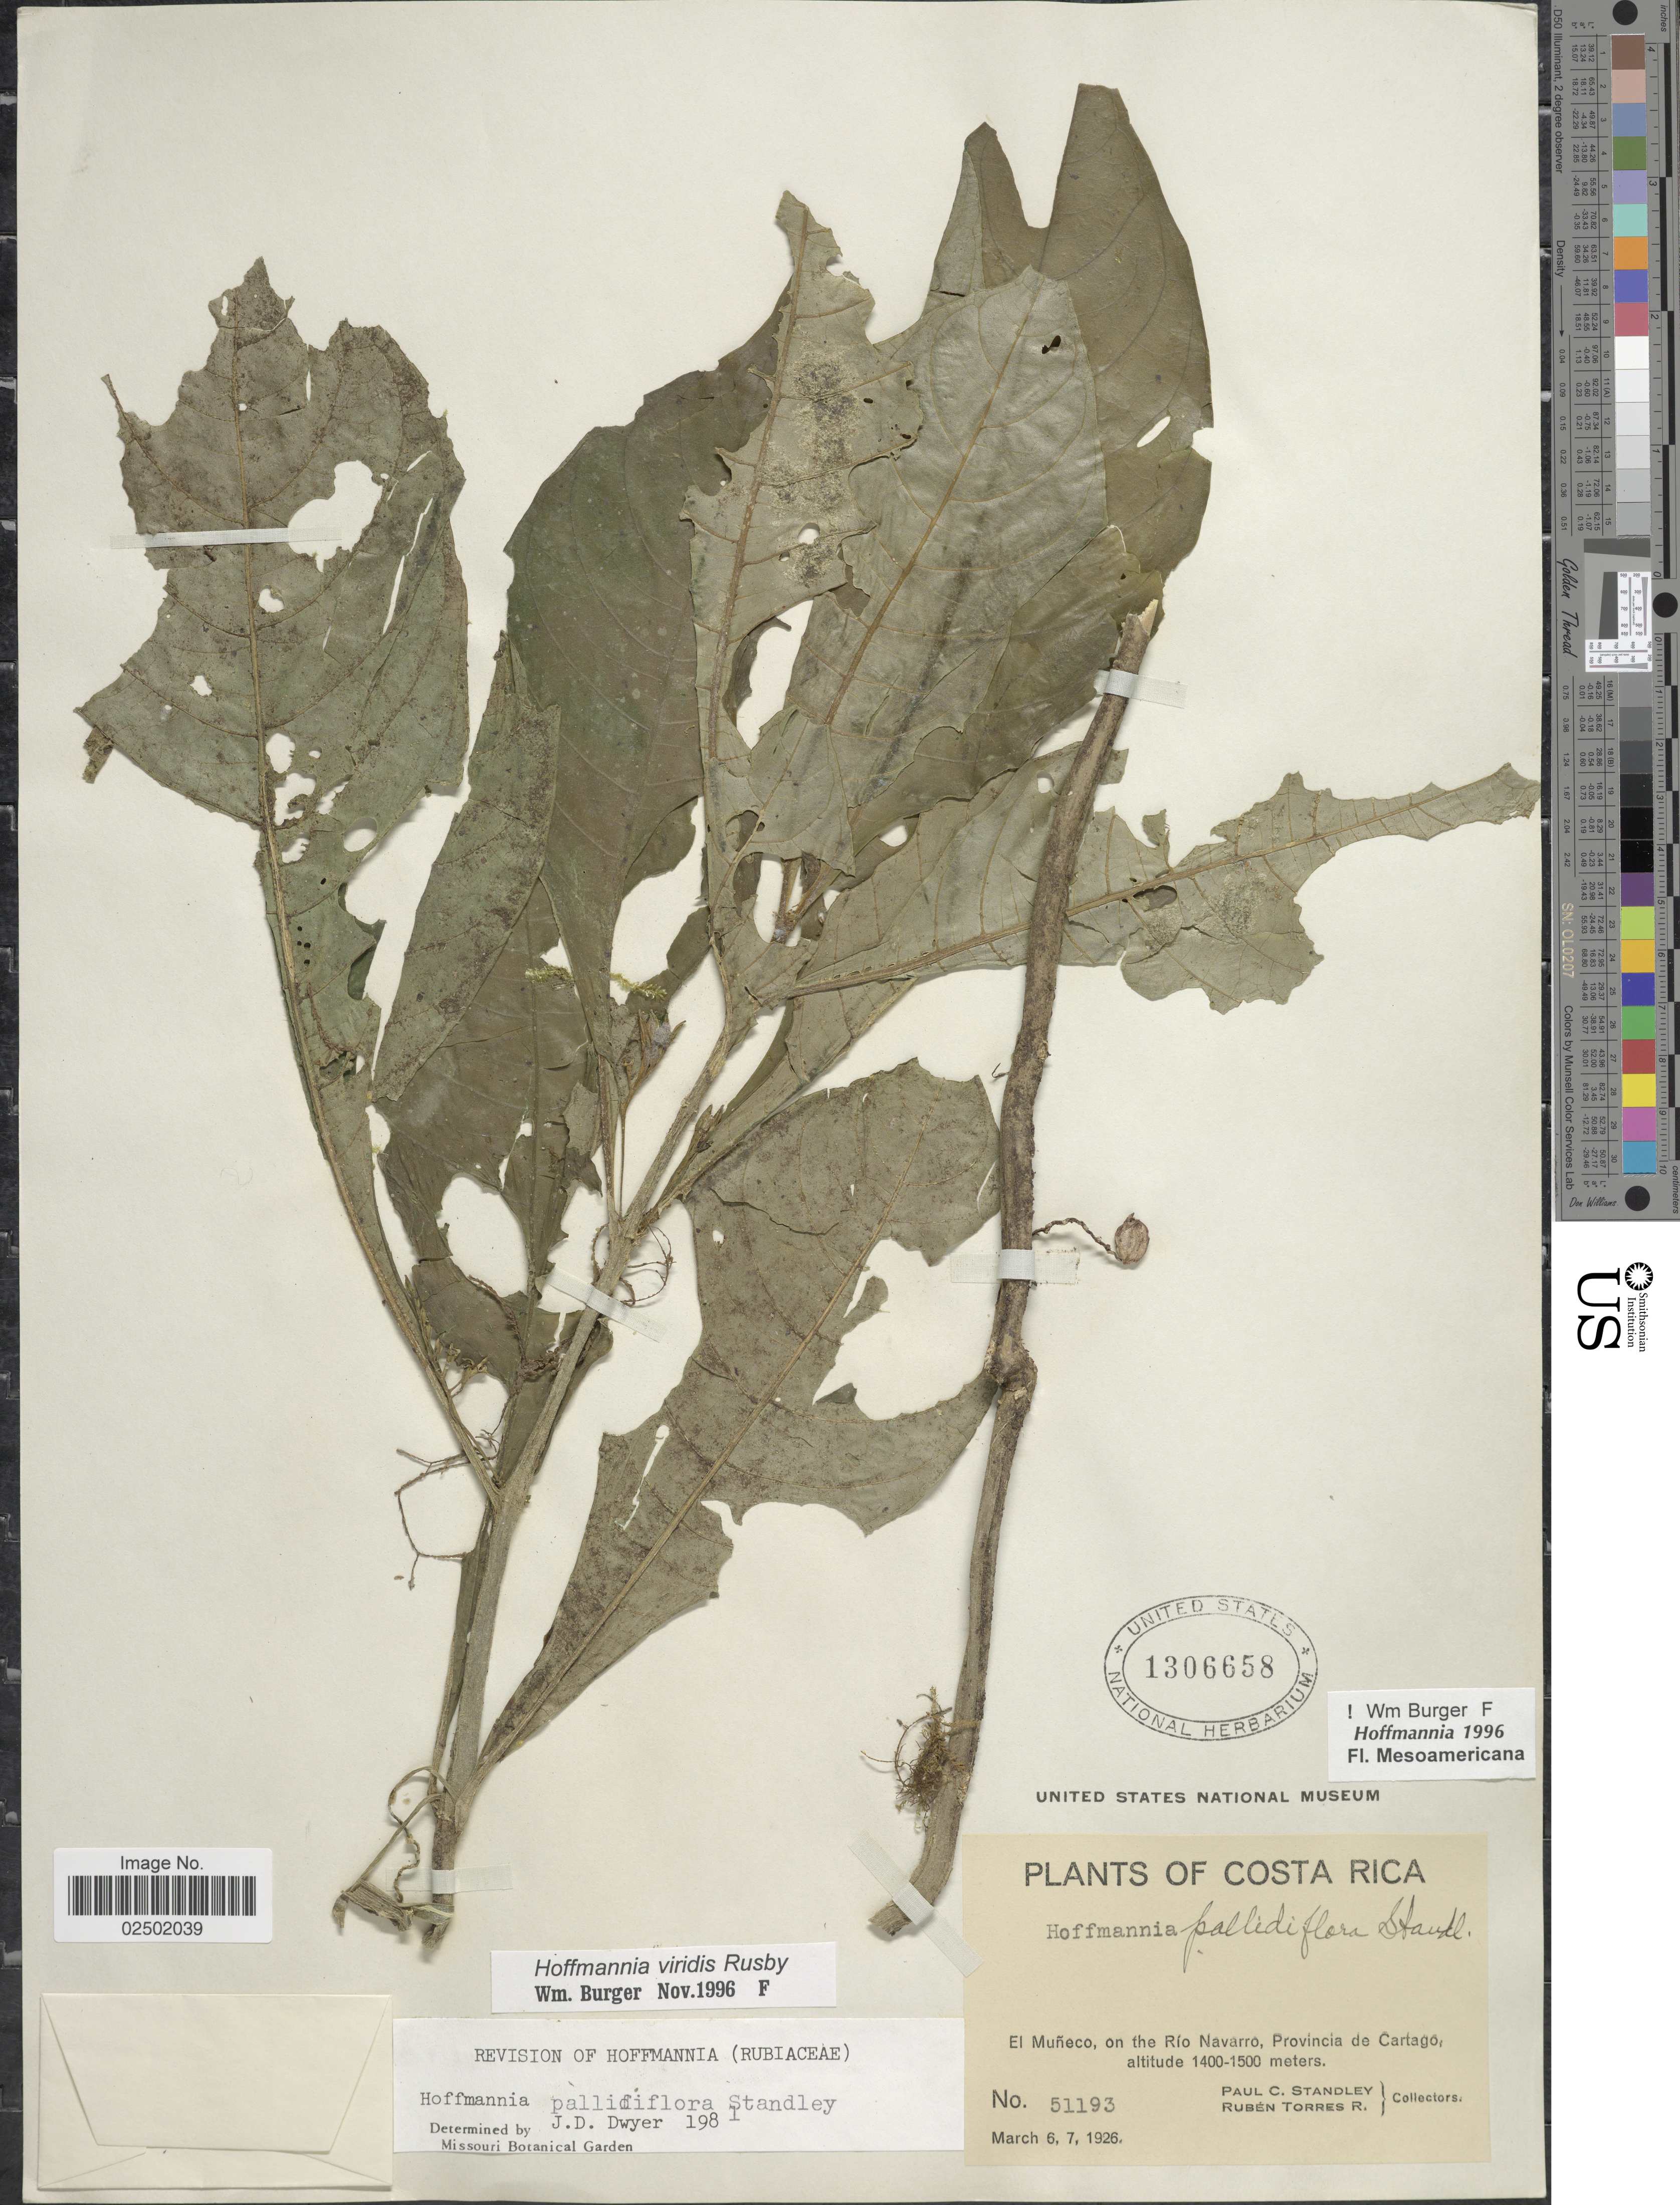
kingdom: Plantae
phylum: Tracheophyta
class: Magnoliopsida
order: Gentianales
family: Rubiaceae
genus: Hoffmannia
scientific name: Hoffmannia viridis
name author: Rusby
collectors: P. C. Standley & R. Torres Rojas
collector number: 51193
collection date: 1926-03-06/1926-03-07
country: Costa Rica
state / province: Cartago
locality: El Muneco, on the Rio Navarro,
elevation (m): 1400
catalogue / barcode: US 1306658